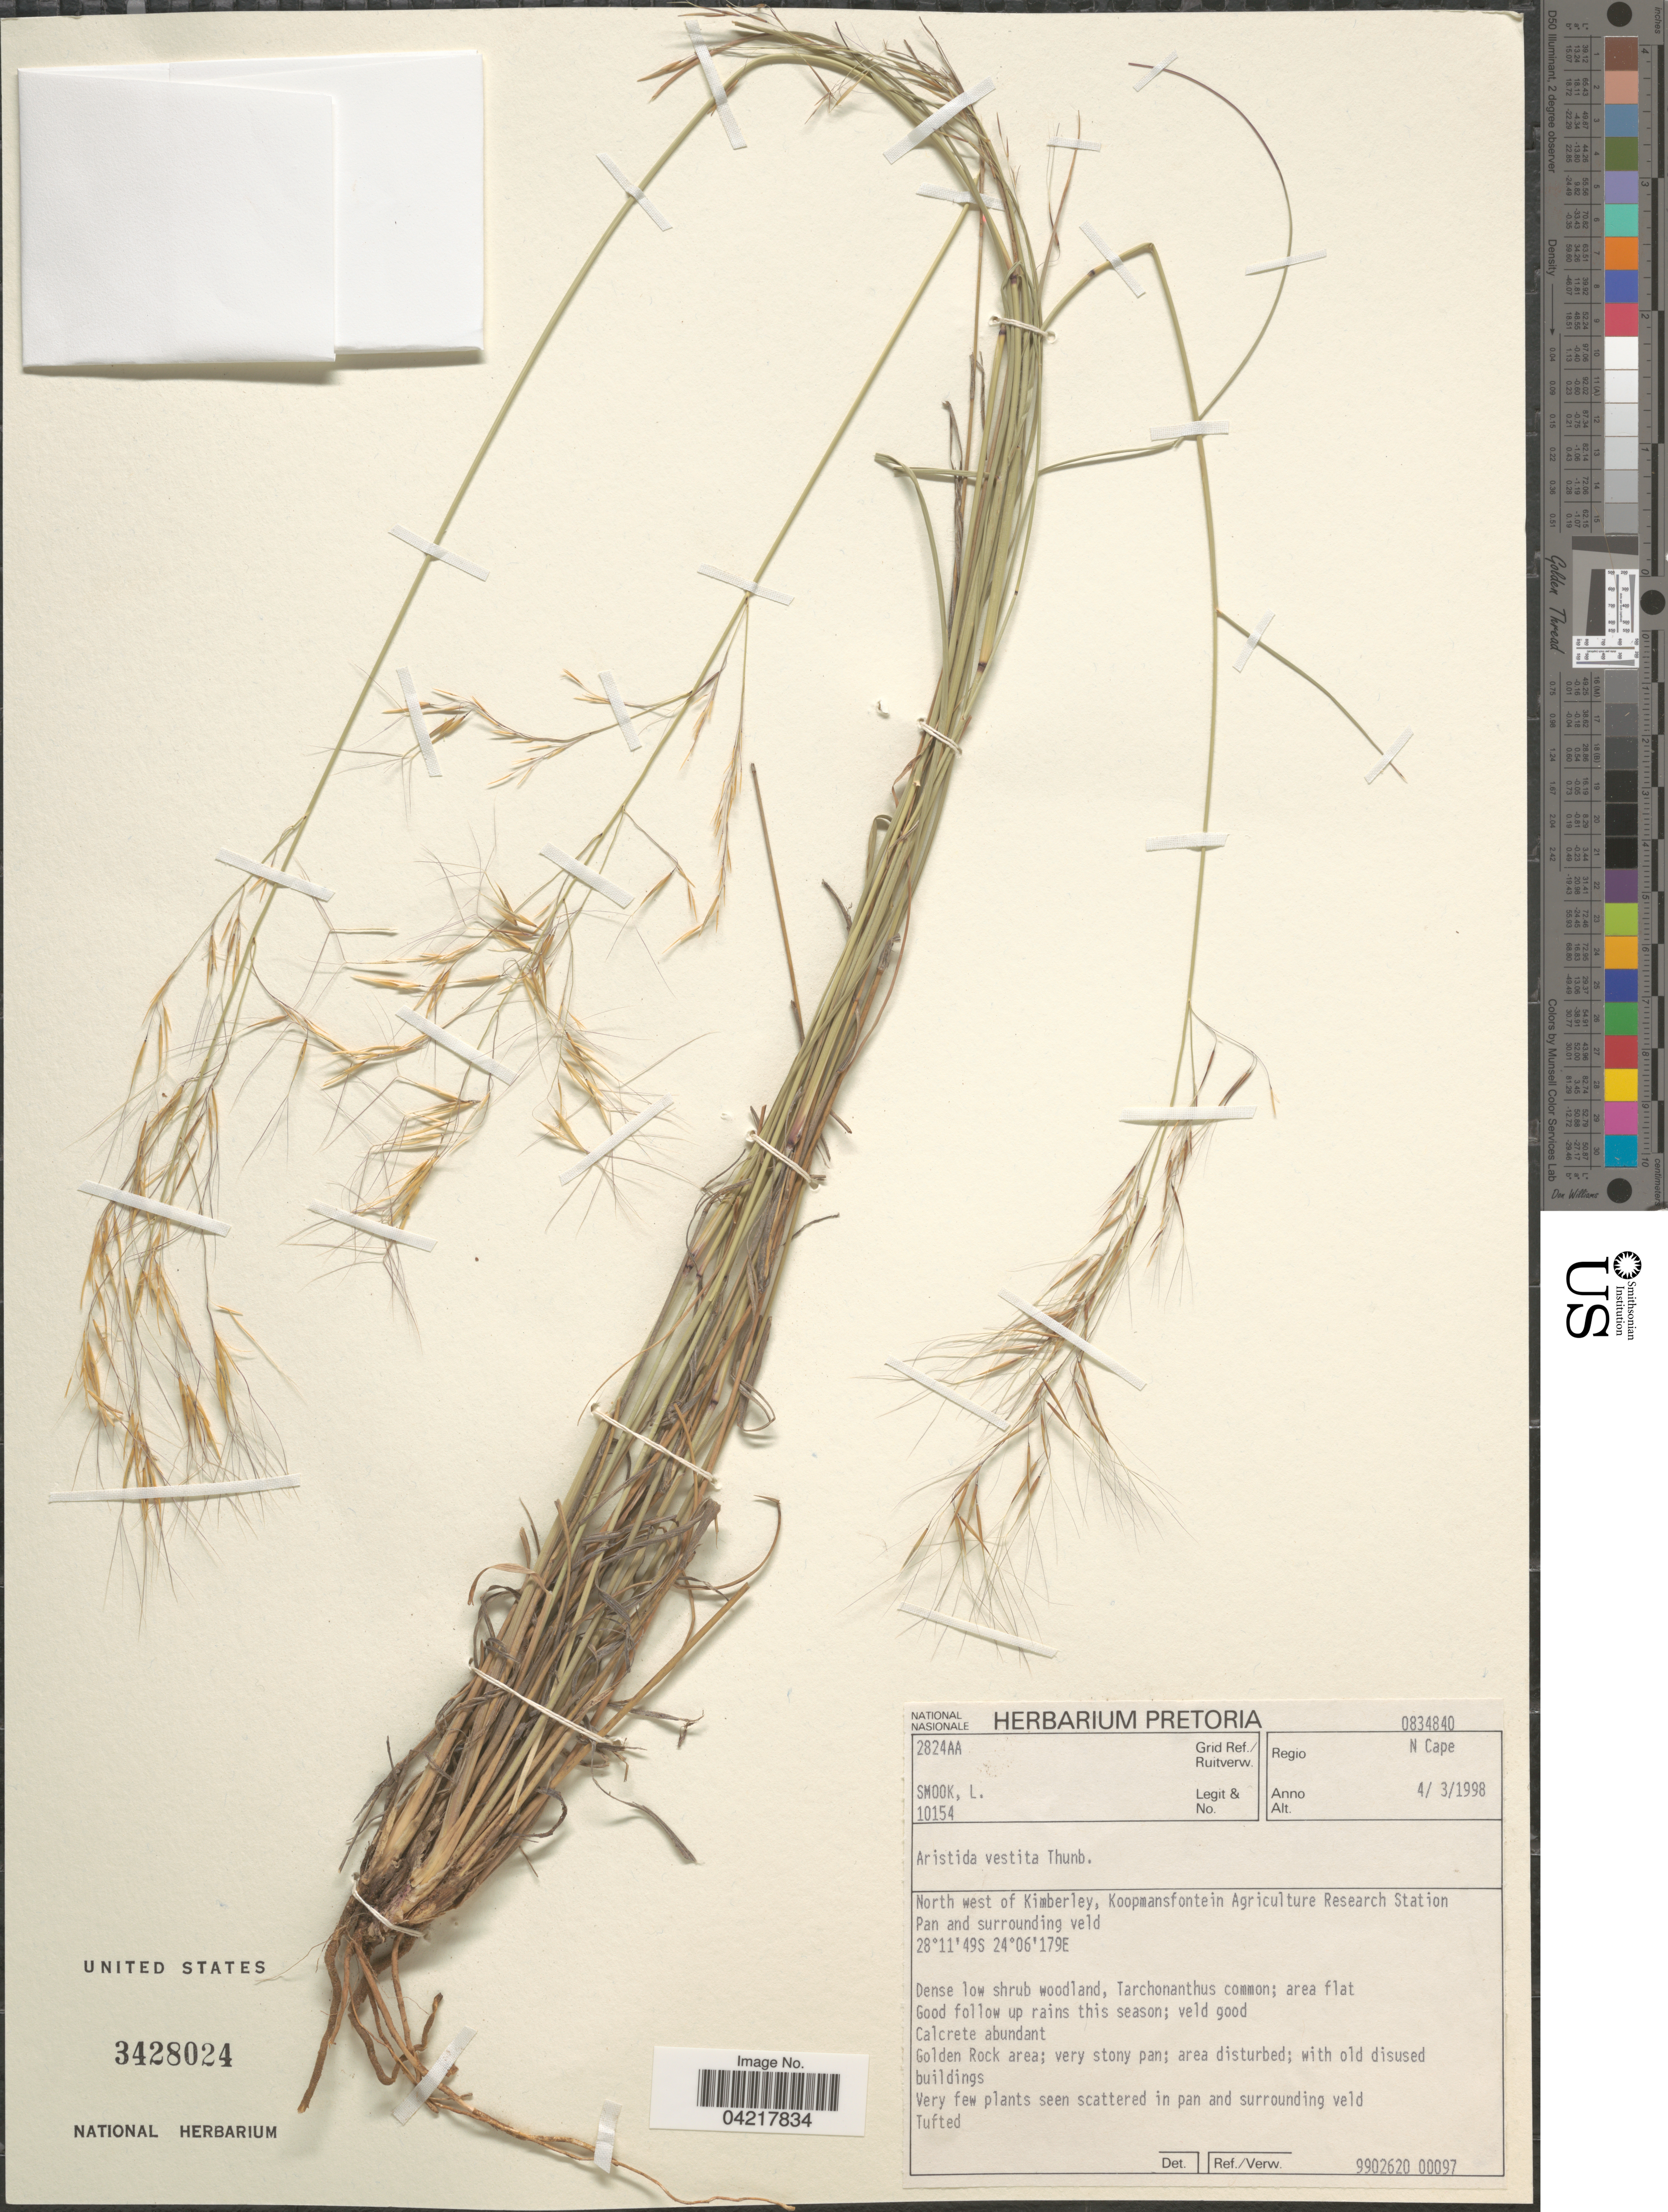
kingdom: Plantae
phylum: Tracheophyta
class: Liliopsida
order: Poales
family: Poaceae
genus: Aristida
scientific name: Aristida vestita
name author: Thunb.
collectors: L. Smook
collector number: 10154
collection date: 1998-03-04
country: South Africa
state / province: Northern Cape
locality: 2824AA Grid Ref./Ruitverw. Regio N Cape. North west of Kimberley, Koopmansfontein Agricultural Research Station Pan and surrounding veld.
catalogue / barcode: US 3428024